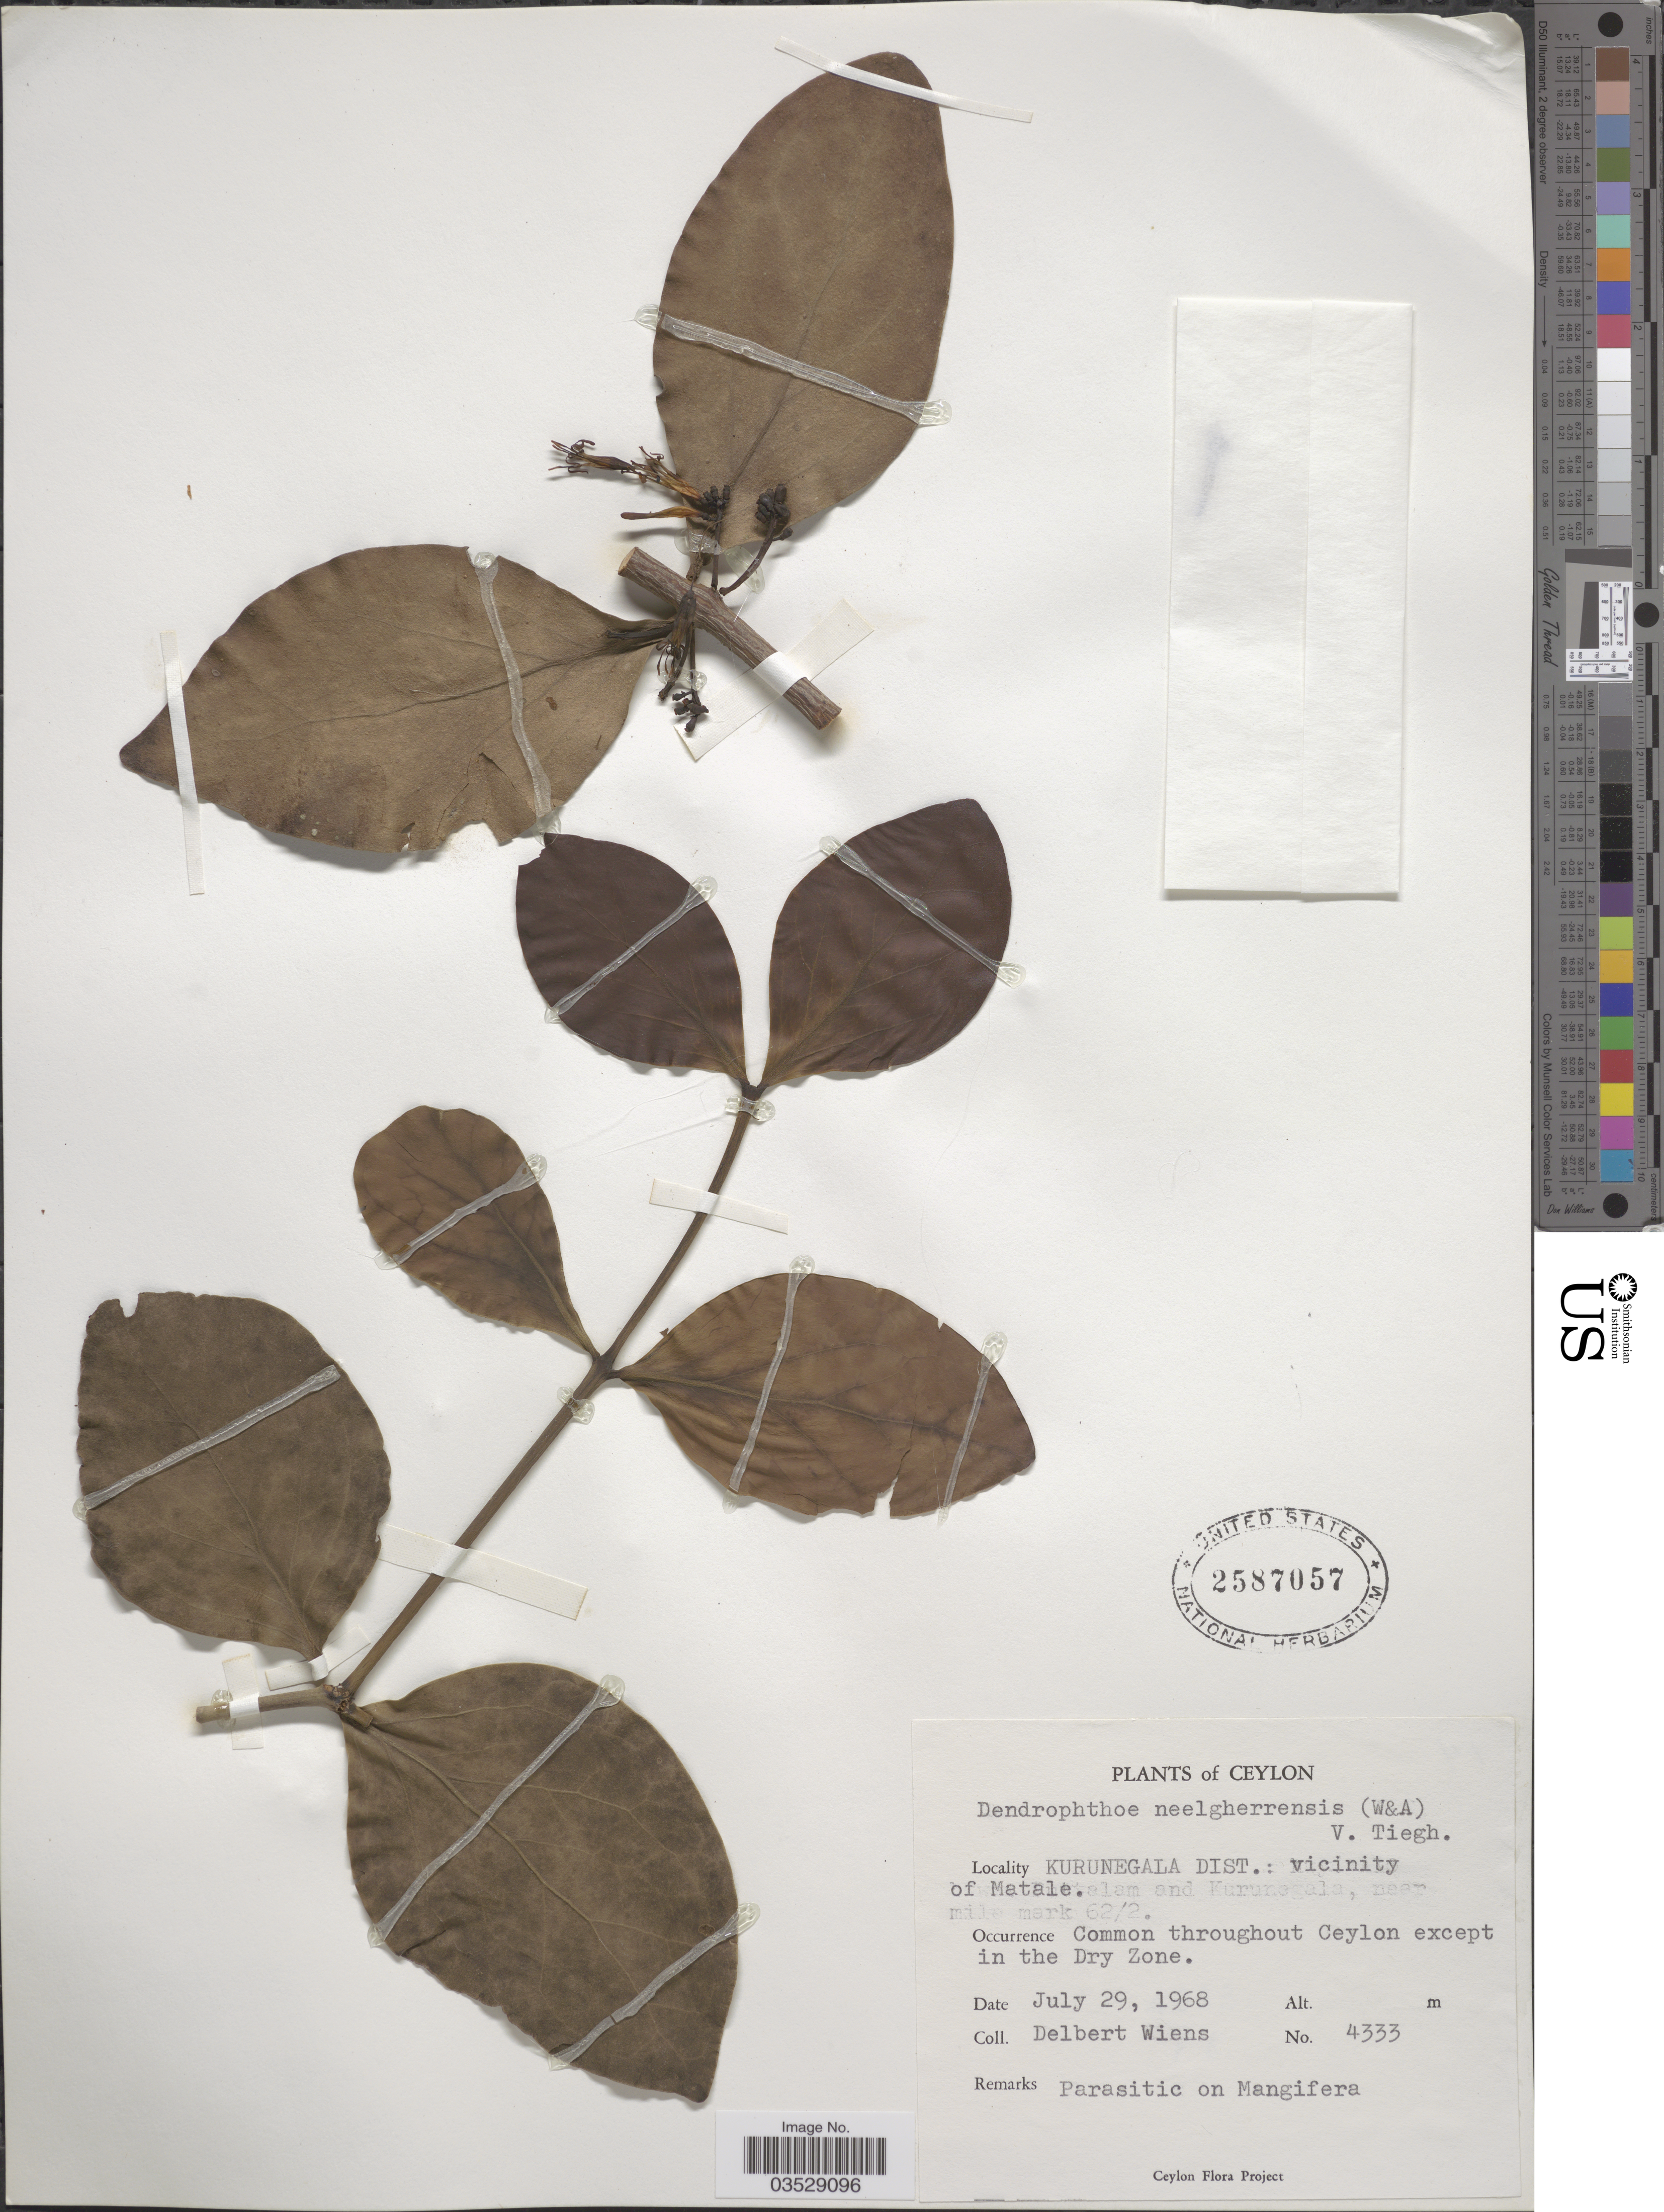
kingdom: Plantae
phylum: Tracheophyta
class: Magnoliopsida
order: Santalales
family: Loranthaceae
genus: Dendrophthoe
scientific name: Dendrophthoe trigona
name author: (Wight & Arn.) Danser ex Santapau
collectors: D. Wiens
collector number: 4333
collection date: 1968-07-29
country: Sri Lanka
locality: Ceylon. Kurunegala Dist.: vicinity of Matale. Throughout Ceylon. Puttalam and Kurunegala, near mile mark 62/2.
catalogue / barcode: US 2587057